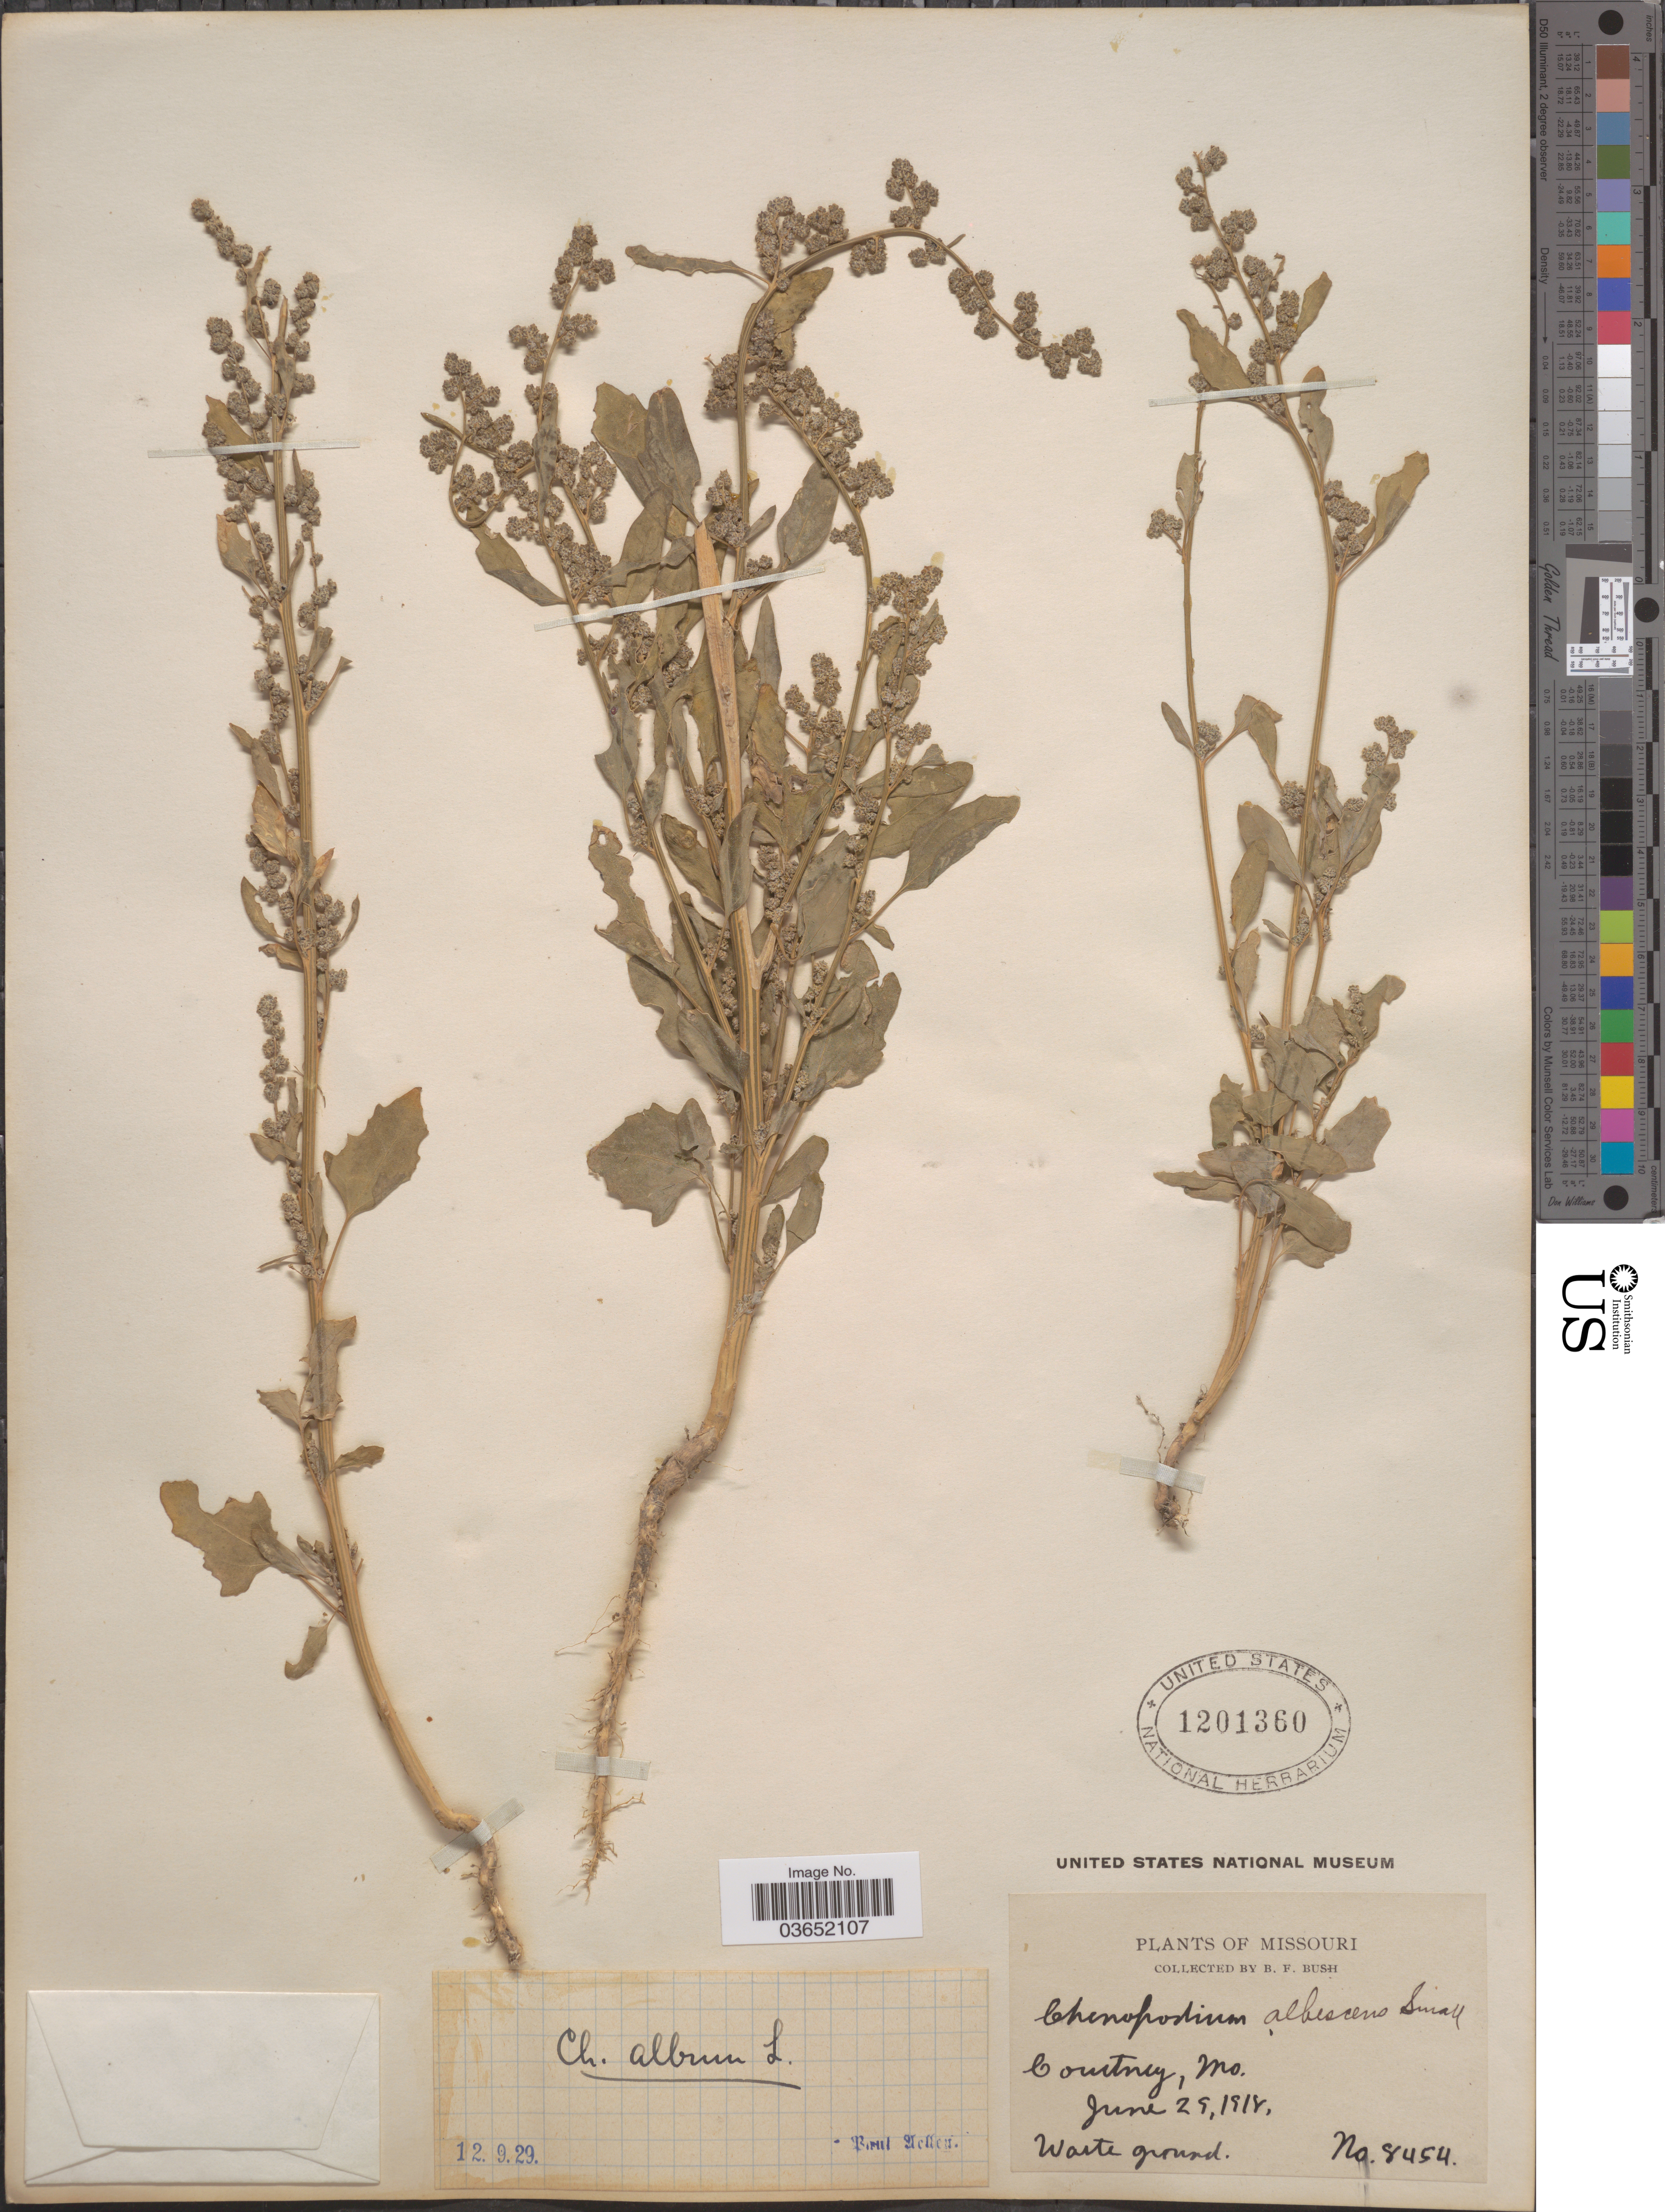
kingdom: Plantae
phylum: Tracheophyta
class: Magnoliopsida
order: Caryophyllales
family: Amaranthaceae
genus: Chenopodium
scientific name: Chenopodium album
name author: L.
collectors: B. F. Bush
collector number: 8454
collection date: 1918-06-29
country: United States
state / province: Missouri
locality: Courtney.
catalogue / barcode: US 1201360